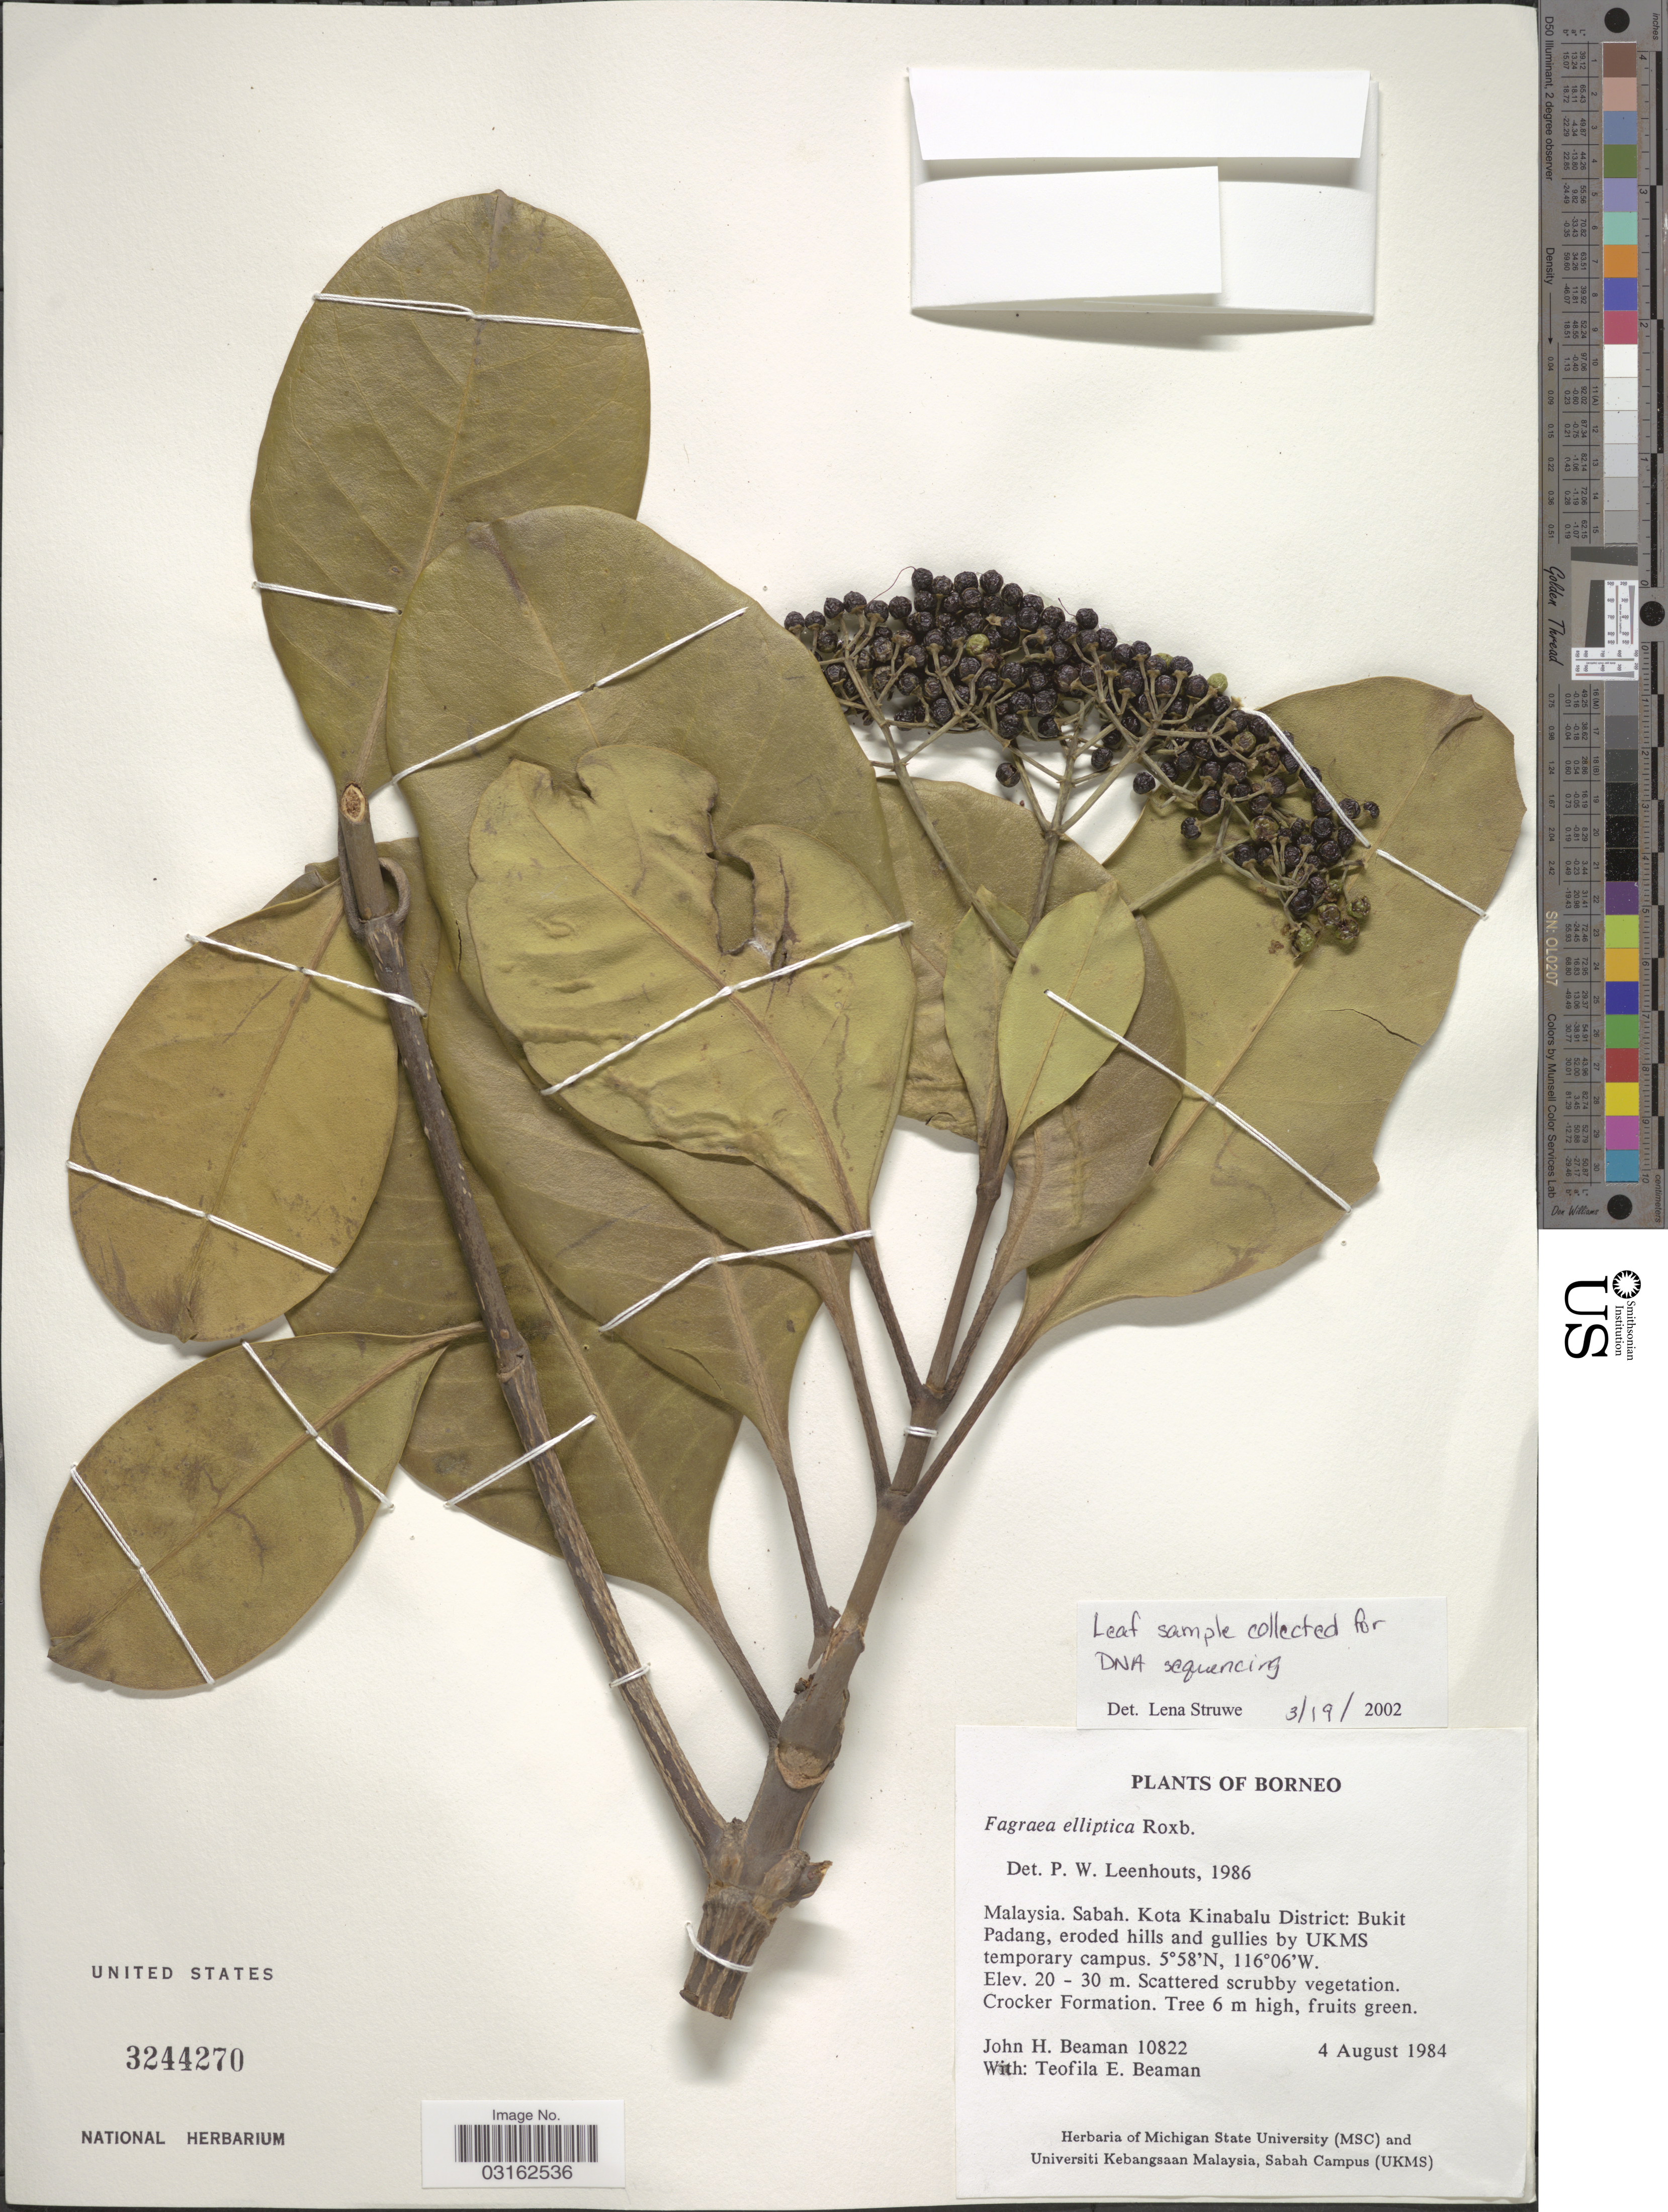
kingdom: Plantae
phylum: Tracheophyta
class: Magnoliopsida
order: Gentianales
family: Gentianaceae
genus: Fagraea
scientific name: Fagraea elliptica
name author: Roxb.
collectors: J. H. Beaman & T. E. Beaman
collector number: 10822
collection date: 1984-08-04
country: Malaysia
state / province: Sabah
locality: Borneo. Kota Kinabalu District: Bukit Padang, eroded hills and gullies by UKMS temporary campus.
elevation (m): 20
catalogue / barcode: US 3244270